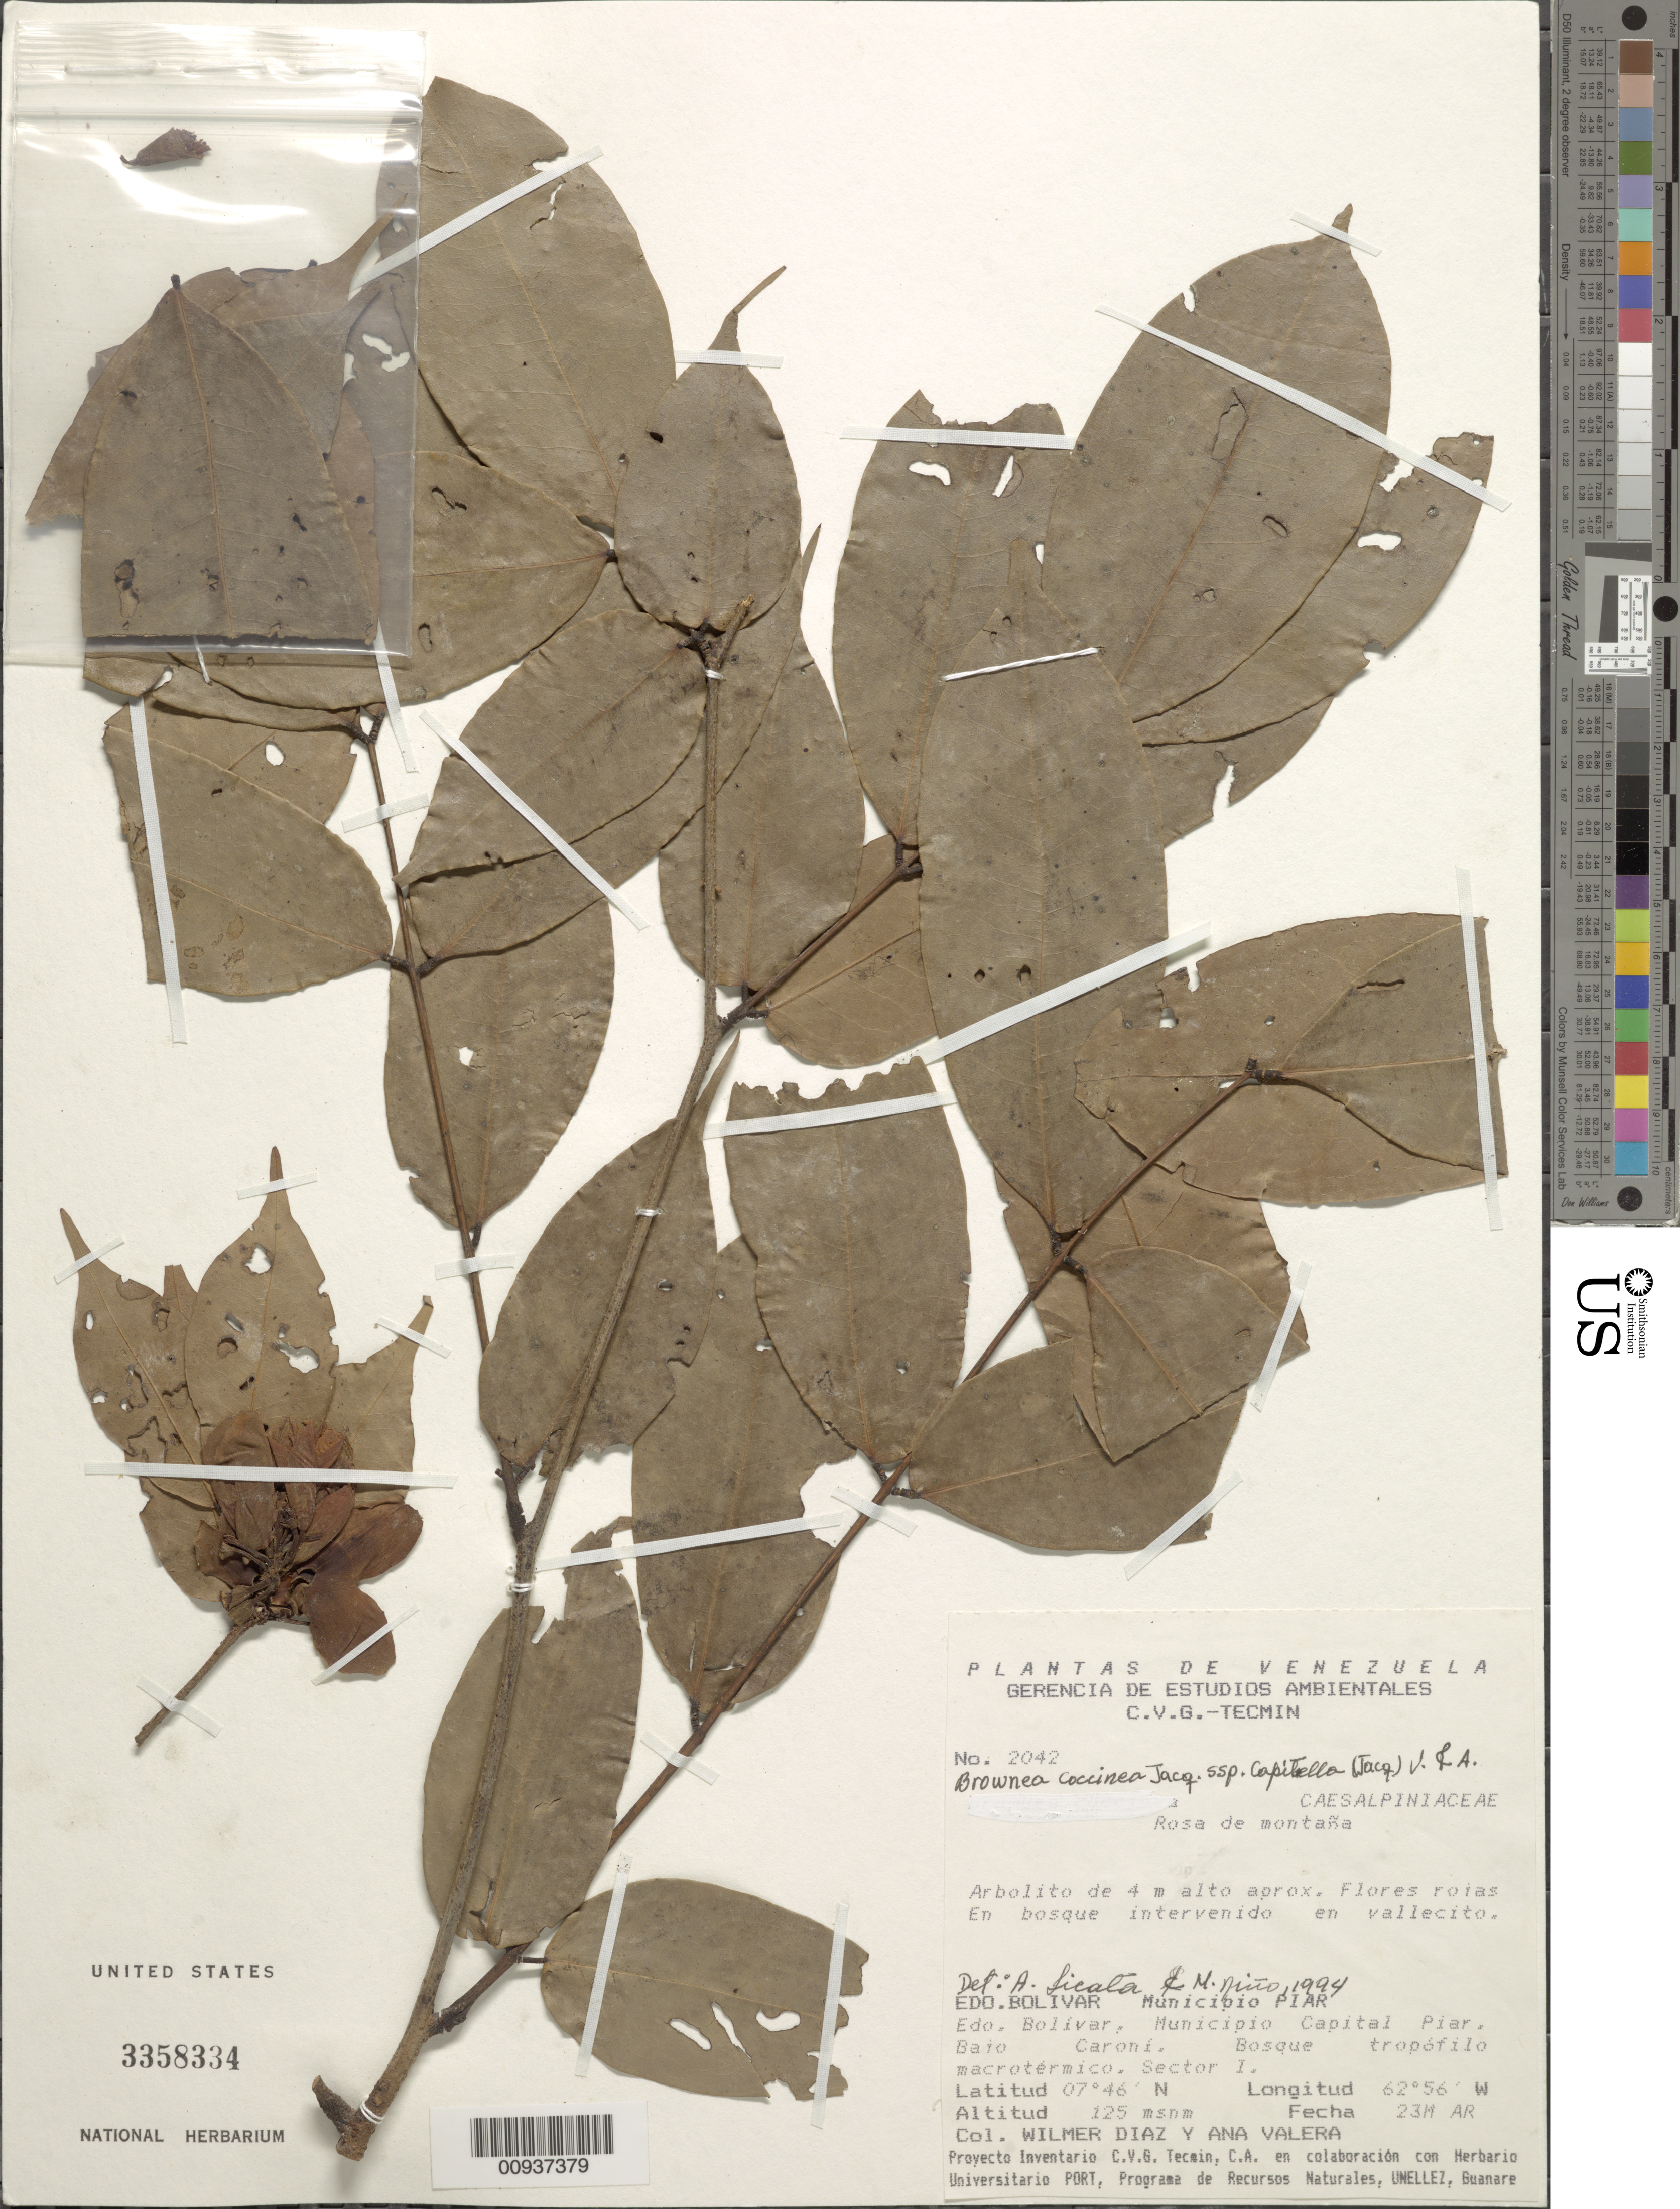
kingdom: Plantae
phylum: Tracheophyta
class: Magnoliopsida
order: Fabales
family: Fabaceae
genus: Brownea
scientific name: Brownea coccinea subsp. capitella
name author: (Jacq.) D. Velásquez & G. Agostini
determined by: Licata, A.; Niño, S. M.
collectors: W. Díaz P. & A. Valera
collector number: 2042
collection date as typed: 23-Mar-94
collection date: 1994-03-23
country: Venezuela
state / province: Bolívar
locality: Mun. Piar, Mun. Capital Piar, Bajo Caroní, Sector I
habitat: Bosque tropofilo macrotermico; en bosque intervenido en vallecito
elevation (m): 125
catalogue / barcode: US 3358334